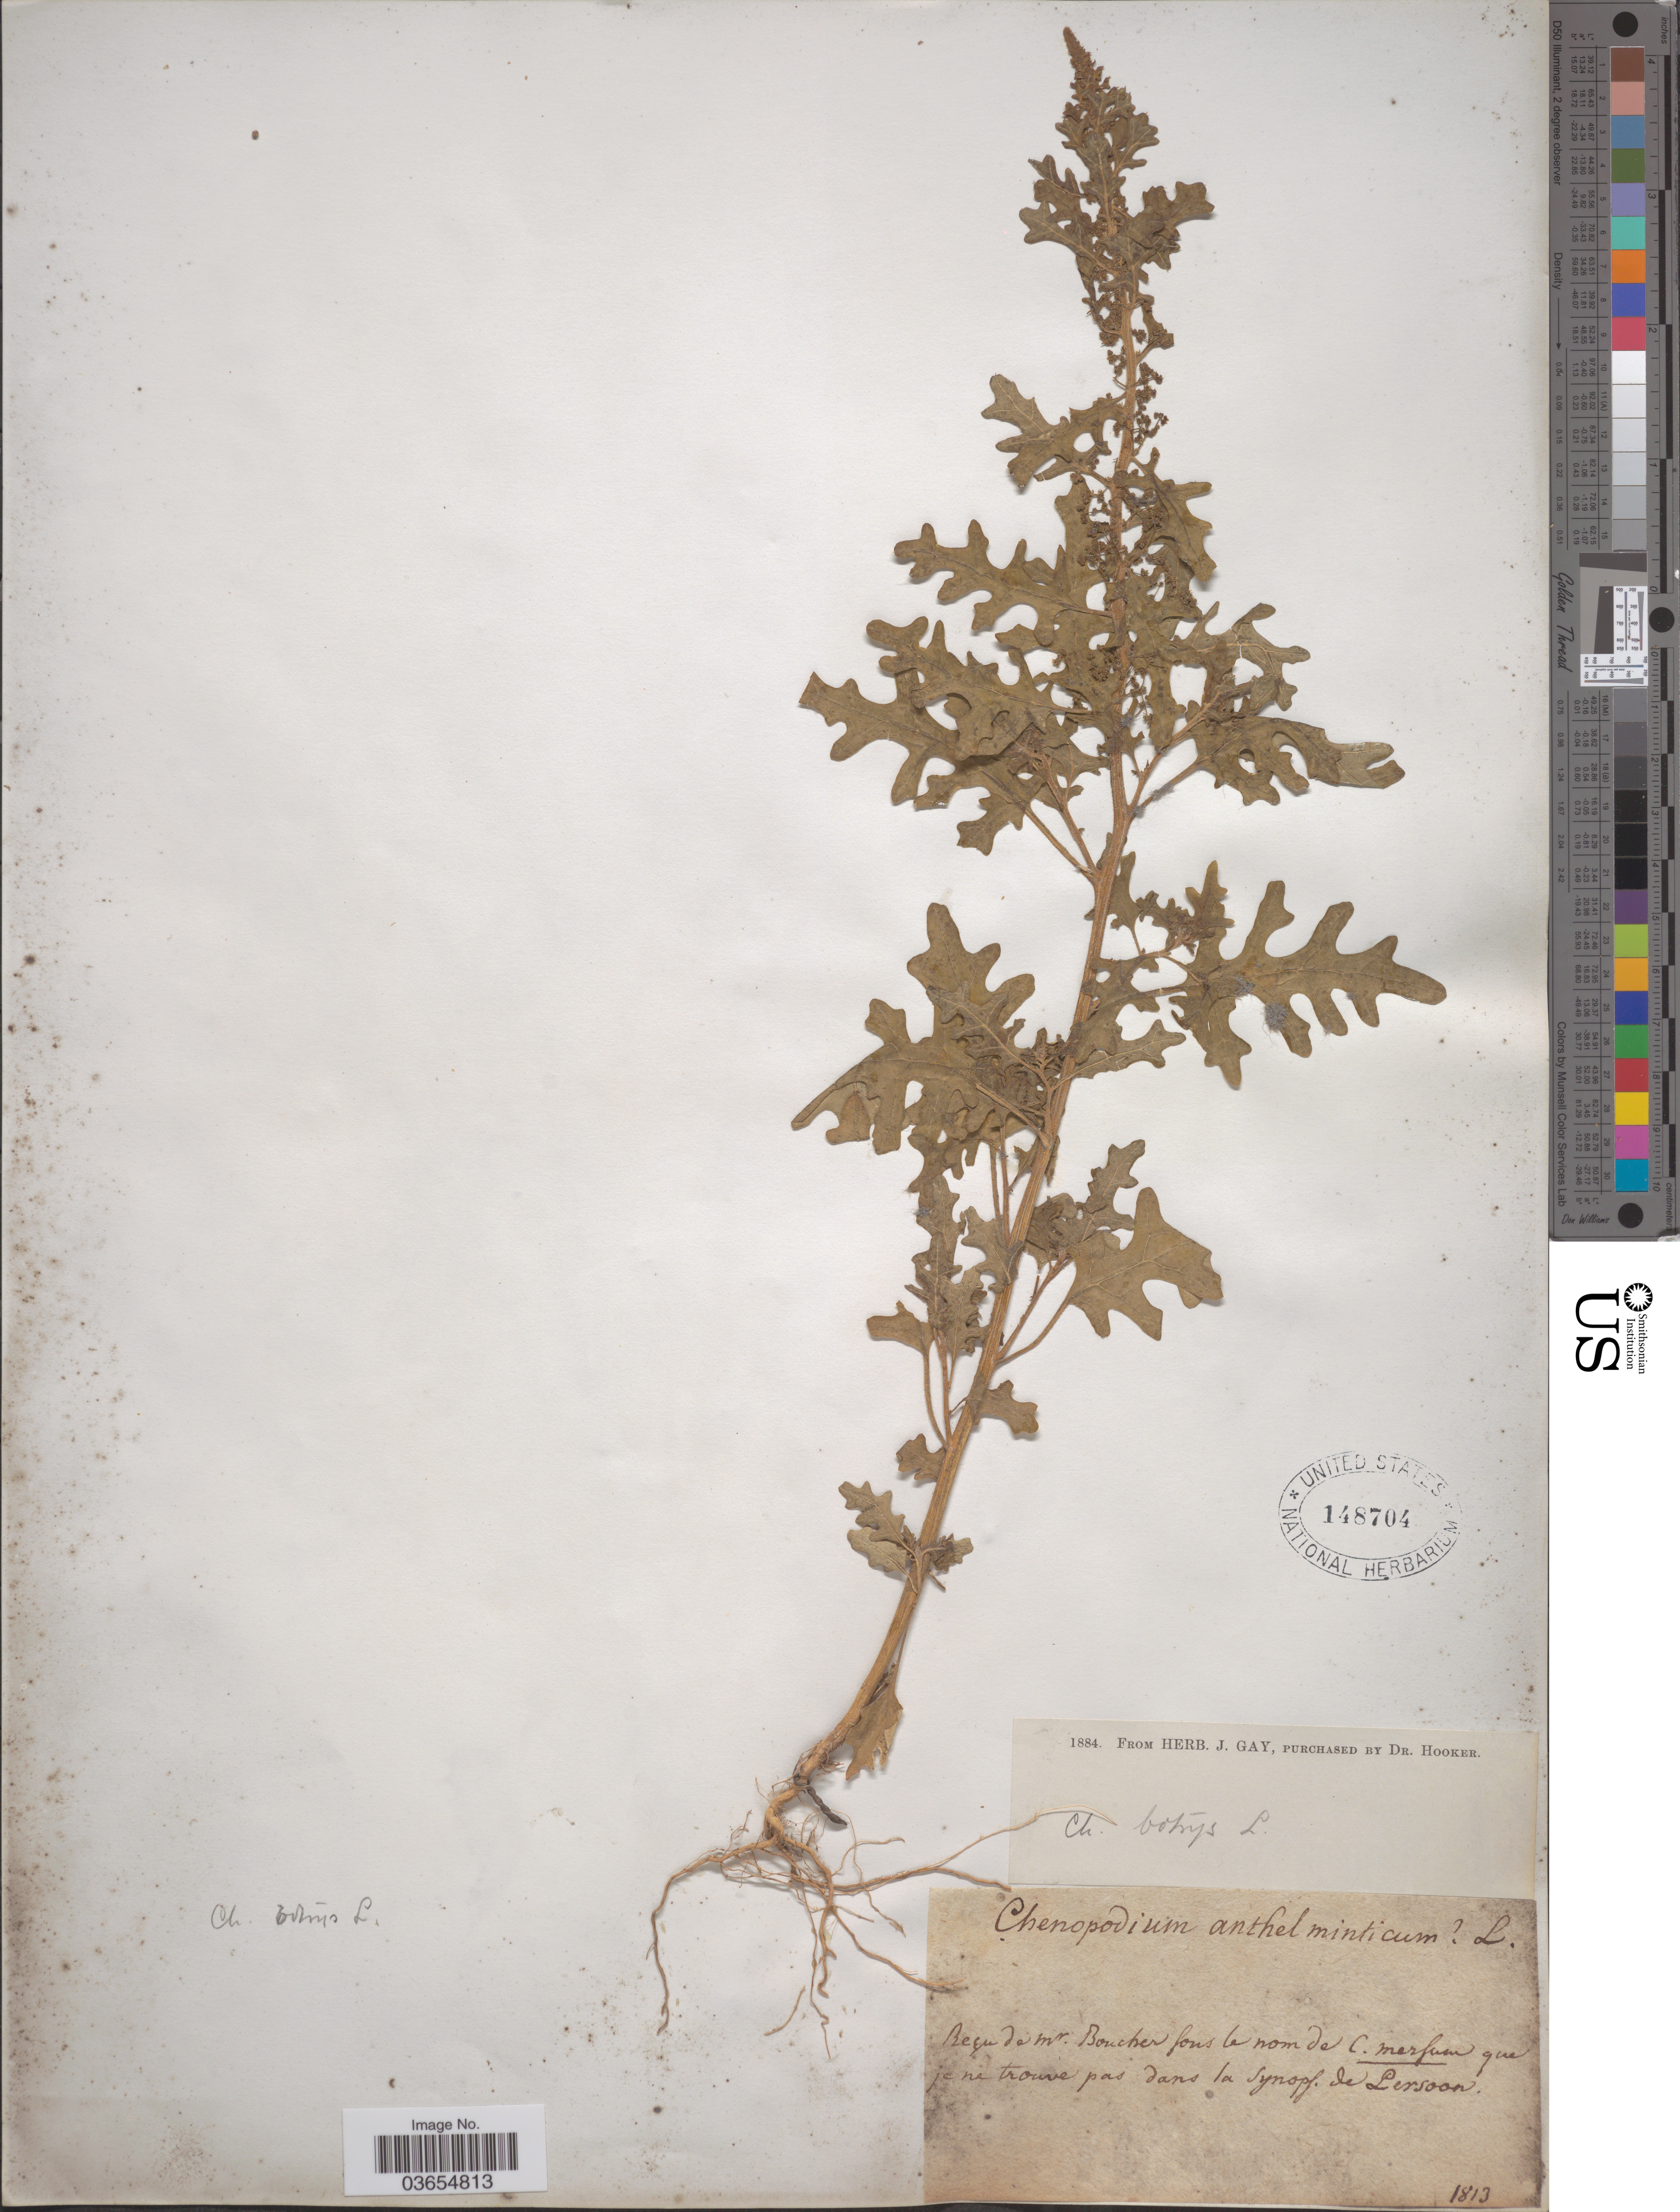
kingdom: Plantae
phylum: Tracheophyta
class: Magnoliopsida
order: Caryophyllales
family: Amaranthaceae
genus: Chenopodium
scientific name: Chenopodium botrys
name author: L.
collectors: Mr. Boucher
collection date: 1813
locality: Fons le nom [unsure placement] de [unsure placement] C. [unsure placement] merfum [unsure placement] que je ne [interpreted] trouve pas dans la synopf. de Lersoon.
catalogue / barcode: US 148704